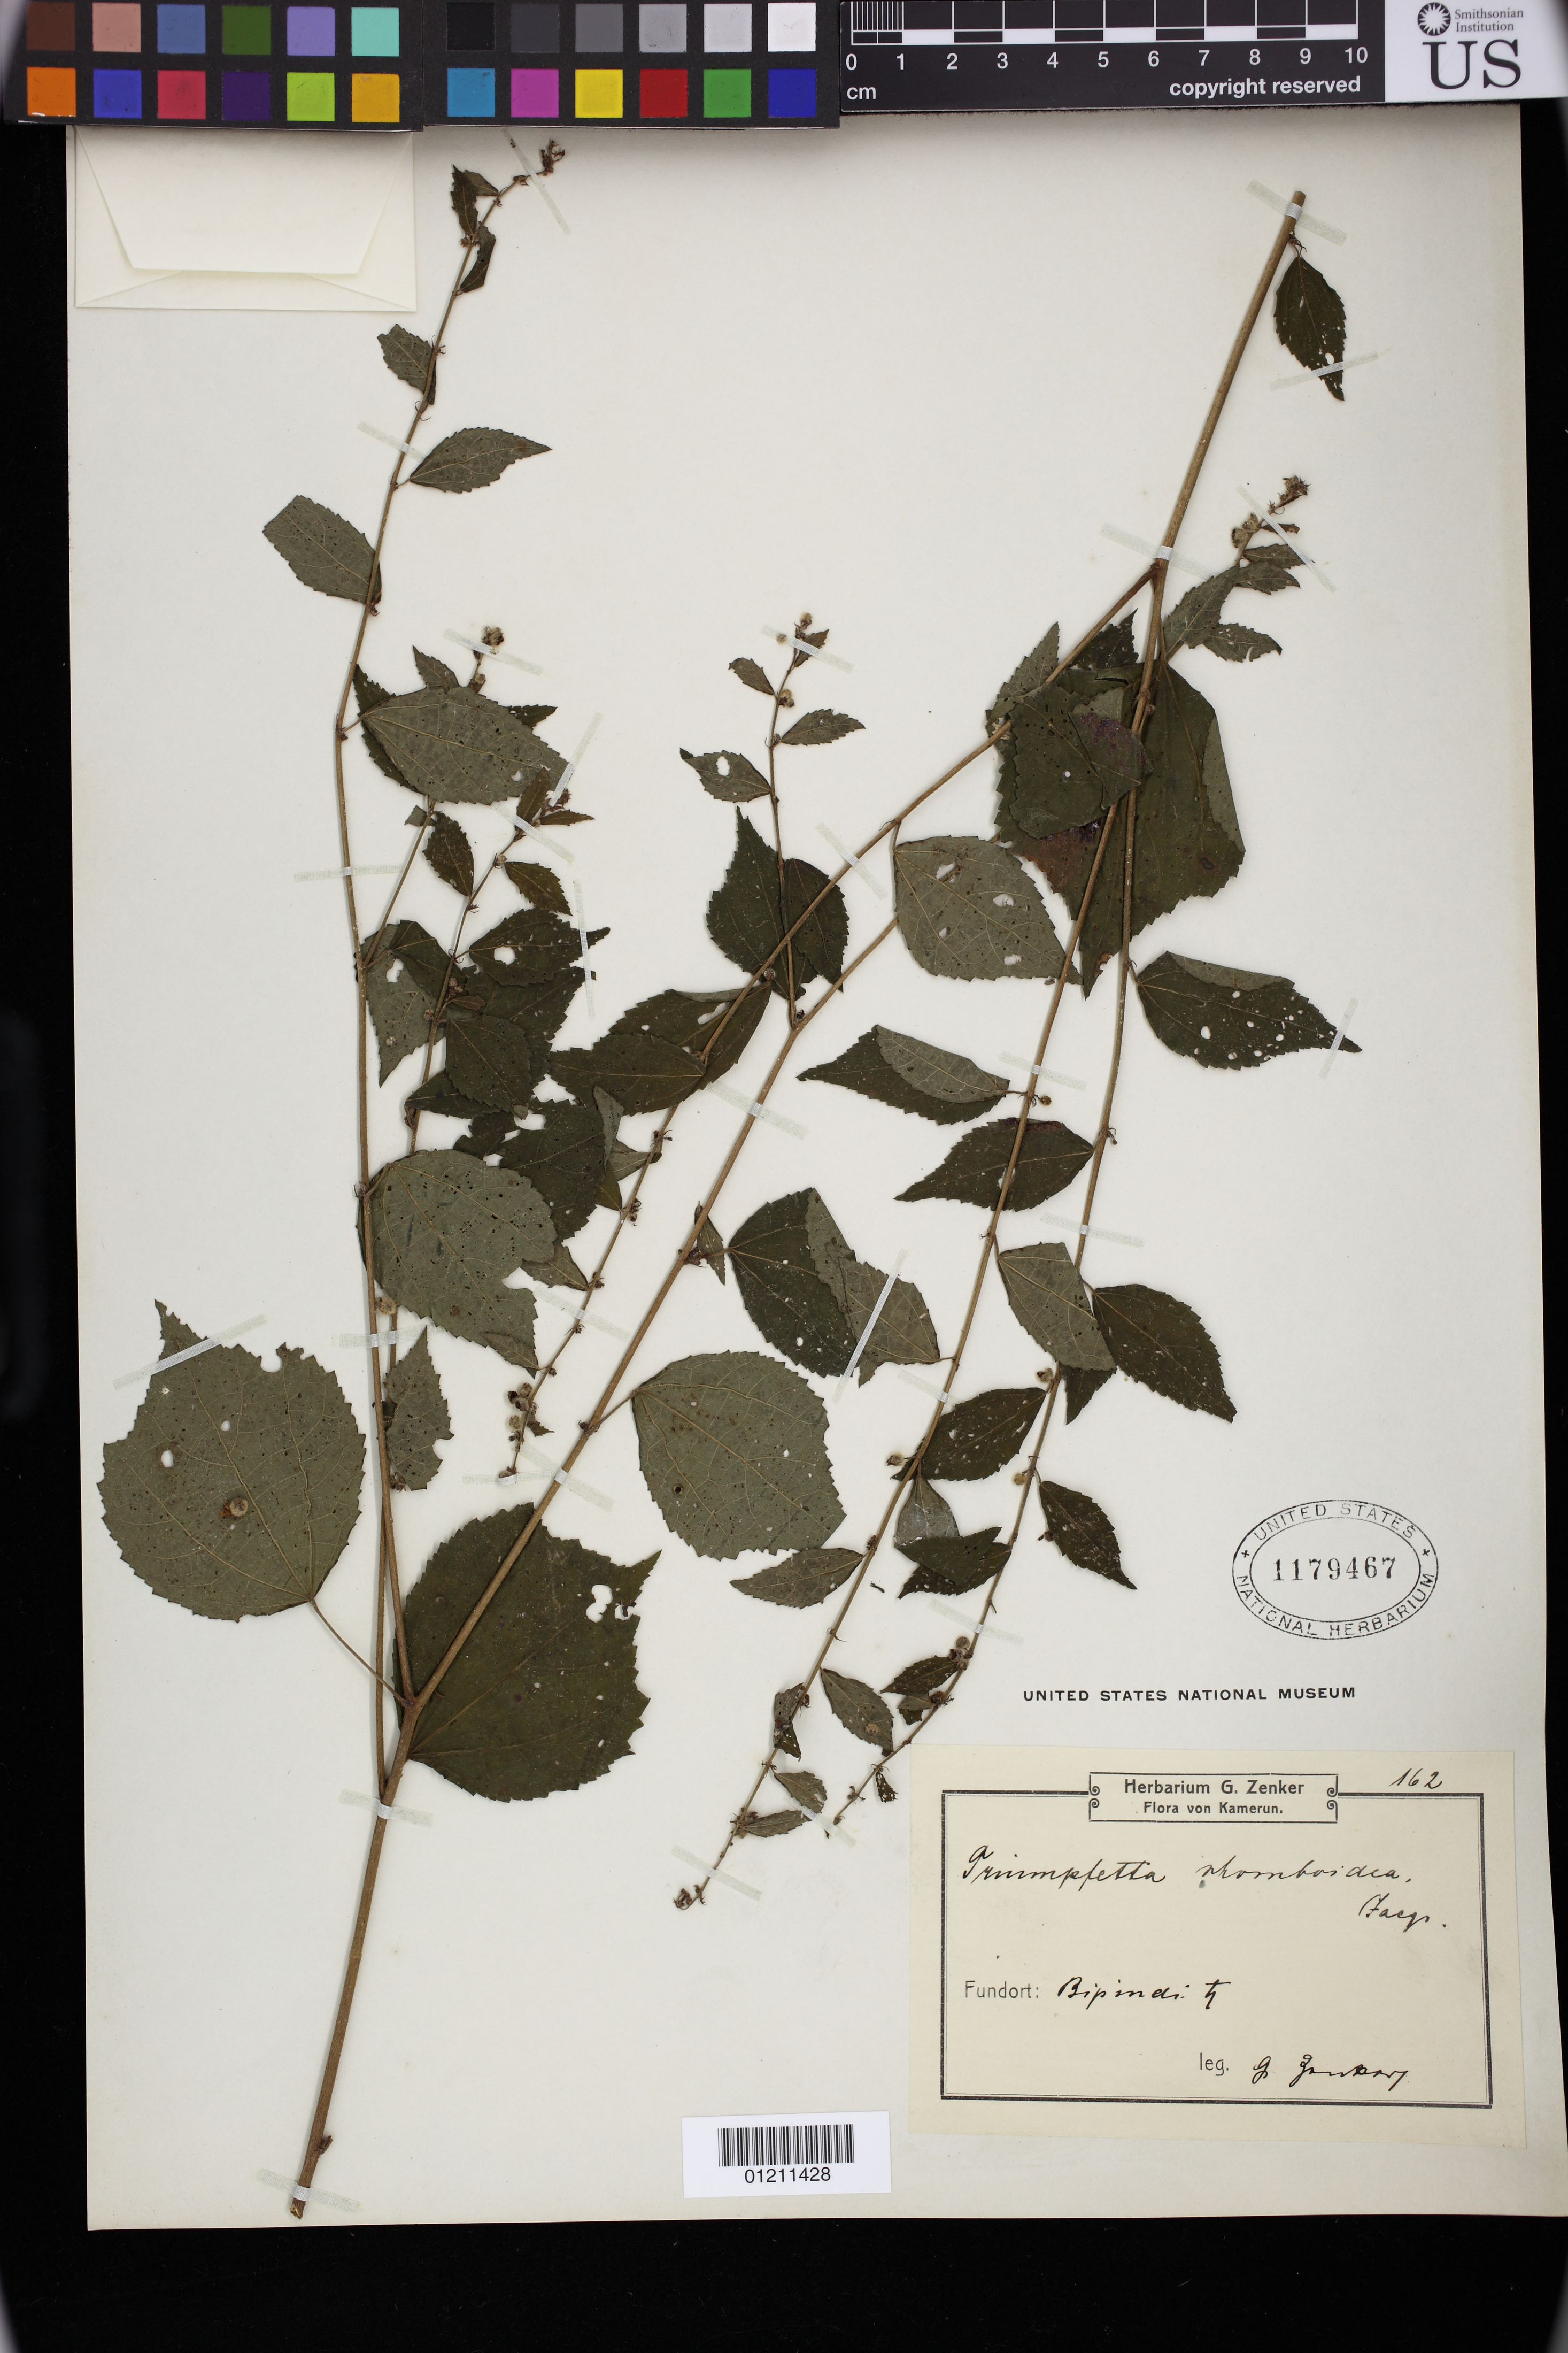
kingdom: Plantae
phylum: Tracheophyta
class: Magnoliopsida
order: Malvales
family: Malvaceae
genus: Triumfetta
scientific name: Triumfetta rhomboidea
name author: Jacq.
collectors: G. A. Zenker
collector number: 162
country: Cameroon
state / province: Sud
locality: Kamerun: Bipindi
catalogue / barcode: US 1179467